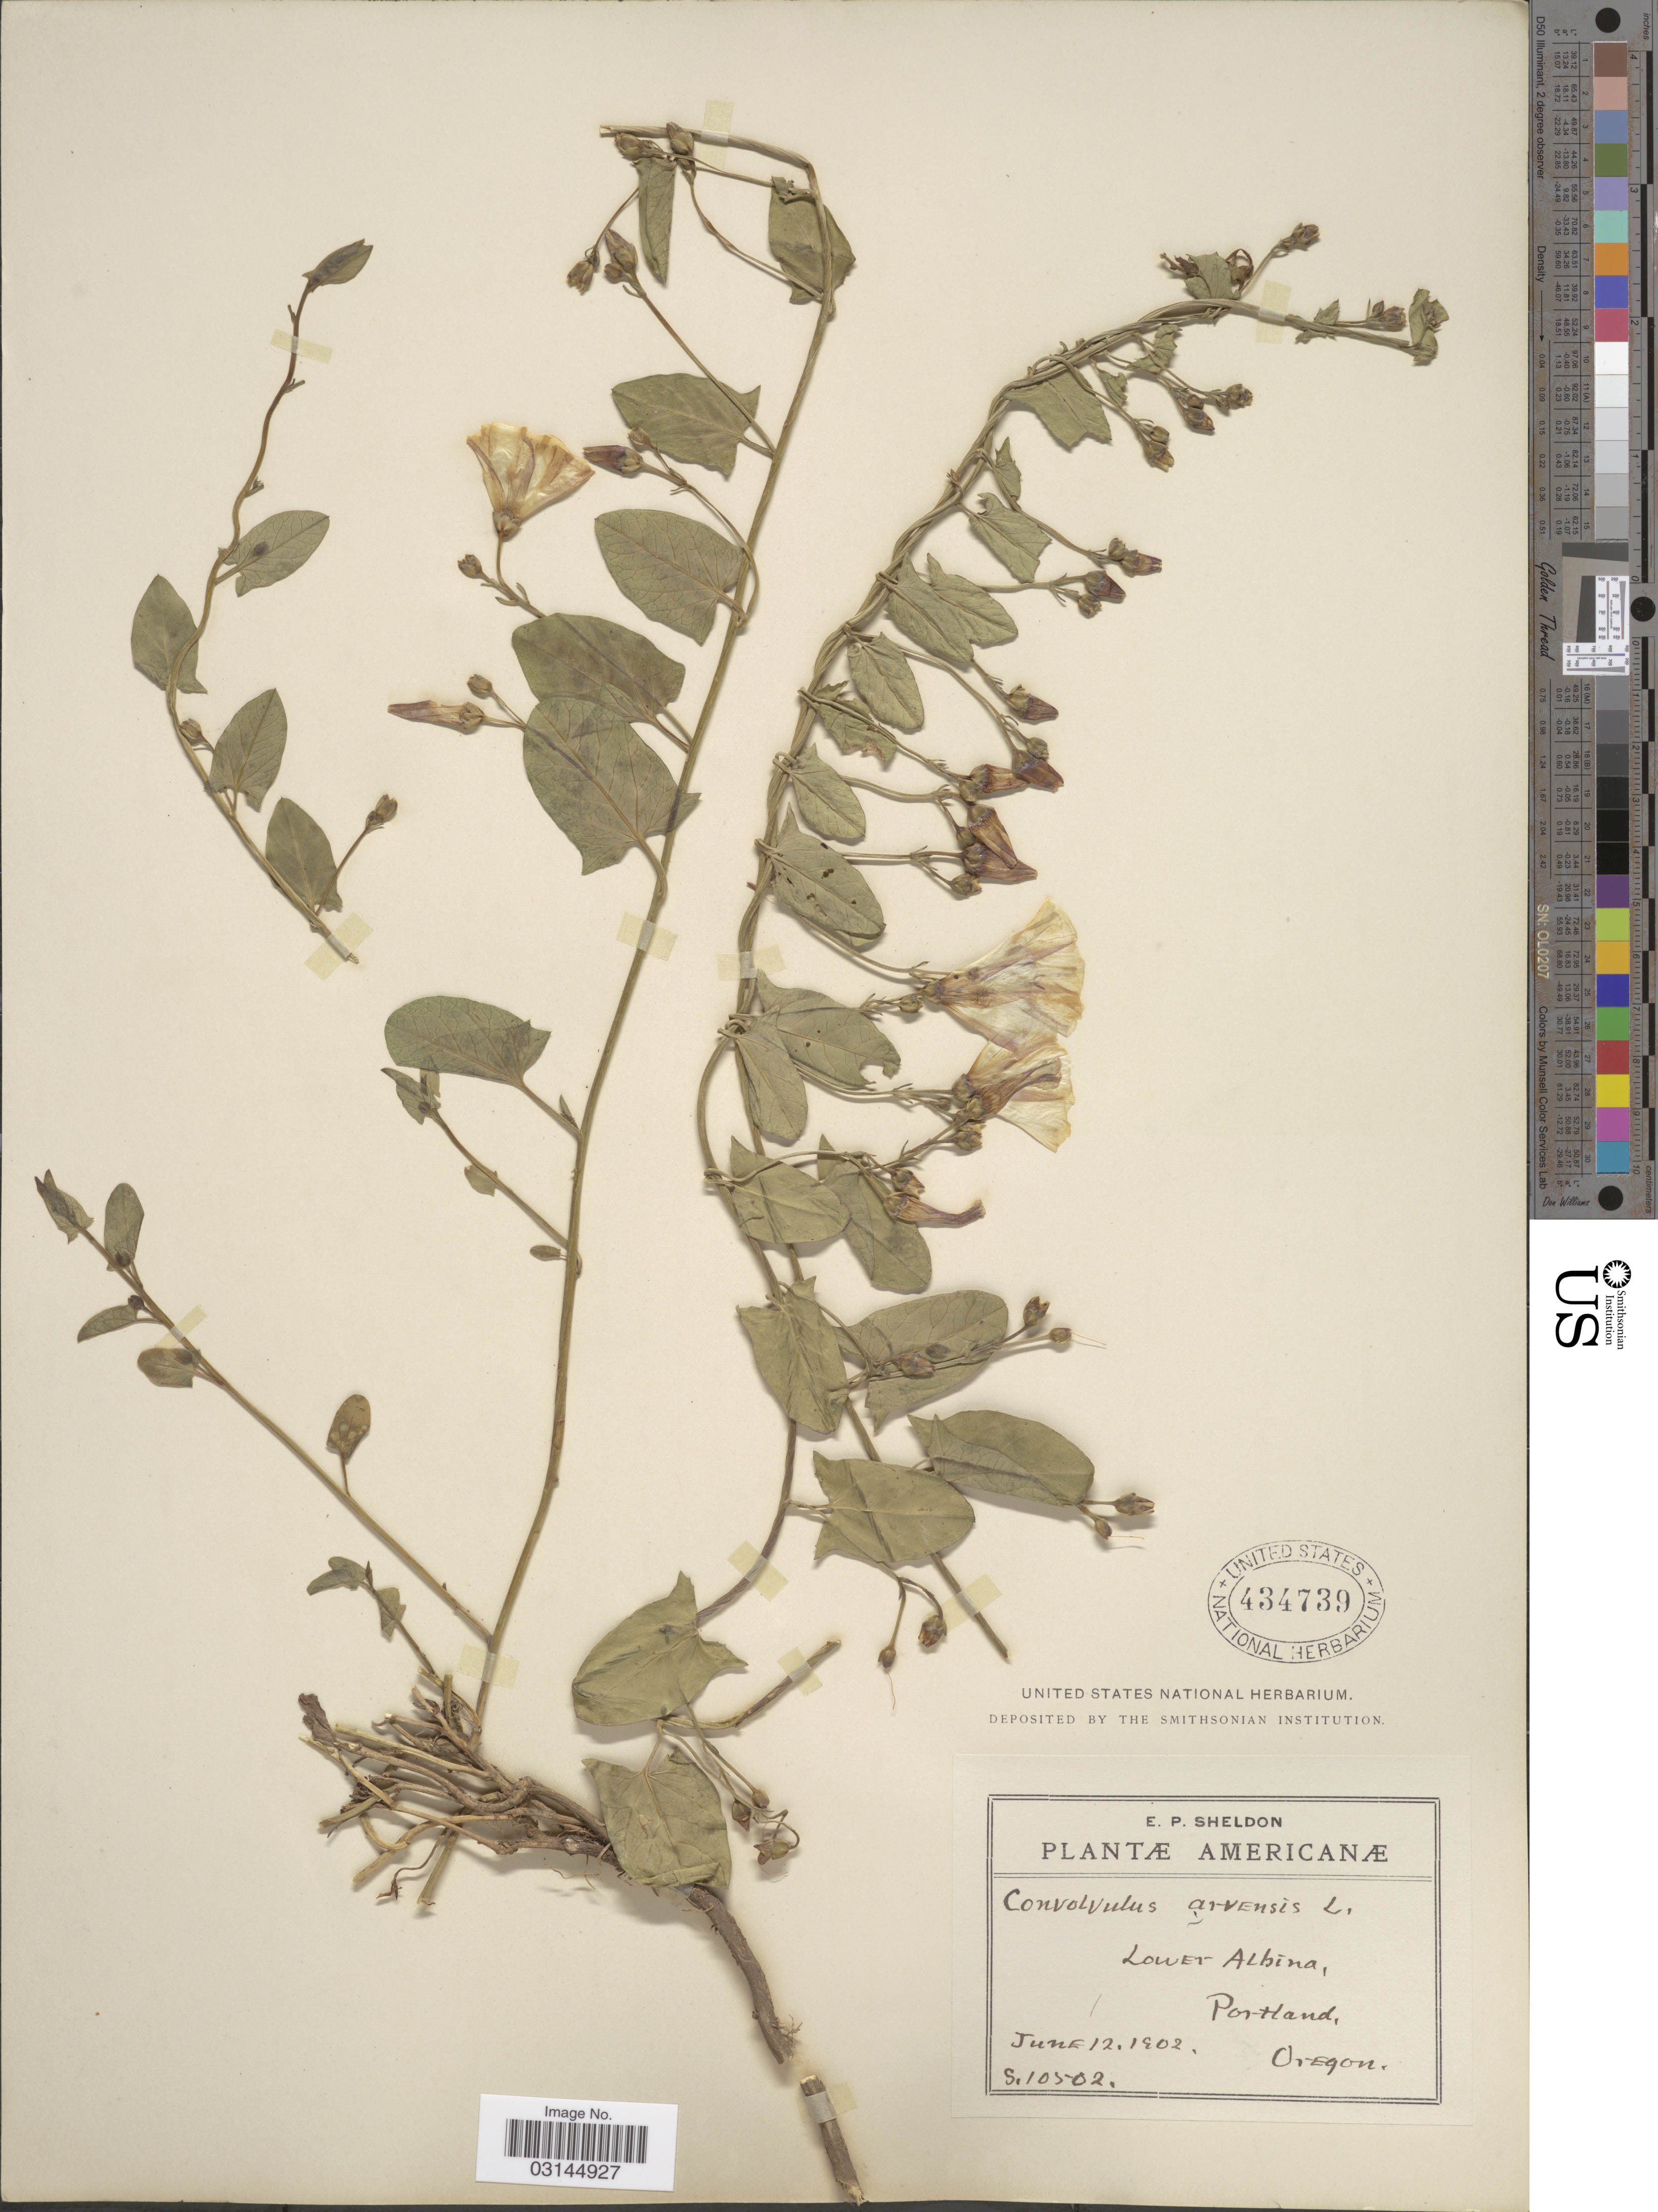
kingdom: Plantae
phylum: Tracheophyta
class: Magnoliopsida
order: Solanales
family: Convolvulaceae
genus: Convolvulus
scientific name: Convolvulus arvensis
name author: L.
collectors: E. P. Sheldon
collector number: S10502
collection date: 1902-06-12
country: United States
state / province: Oregon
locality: Lower Albina, Portland.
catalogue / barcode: US 434739